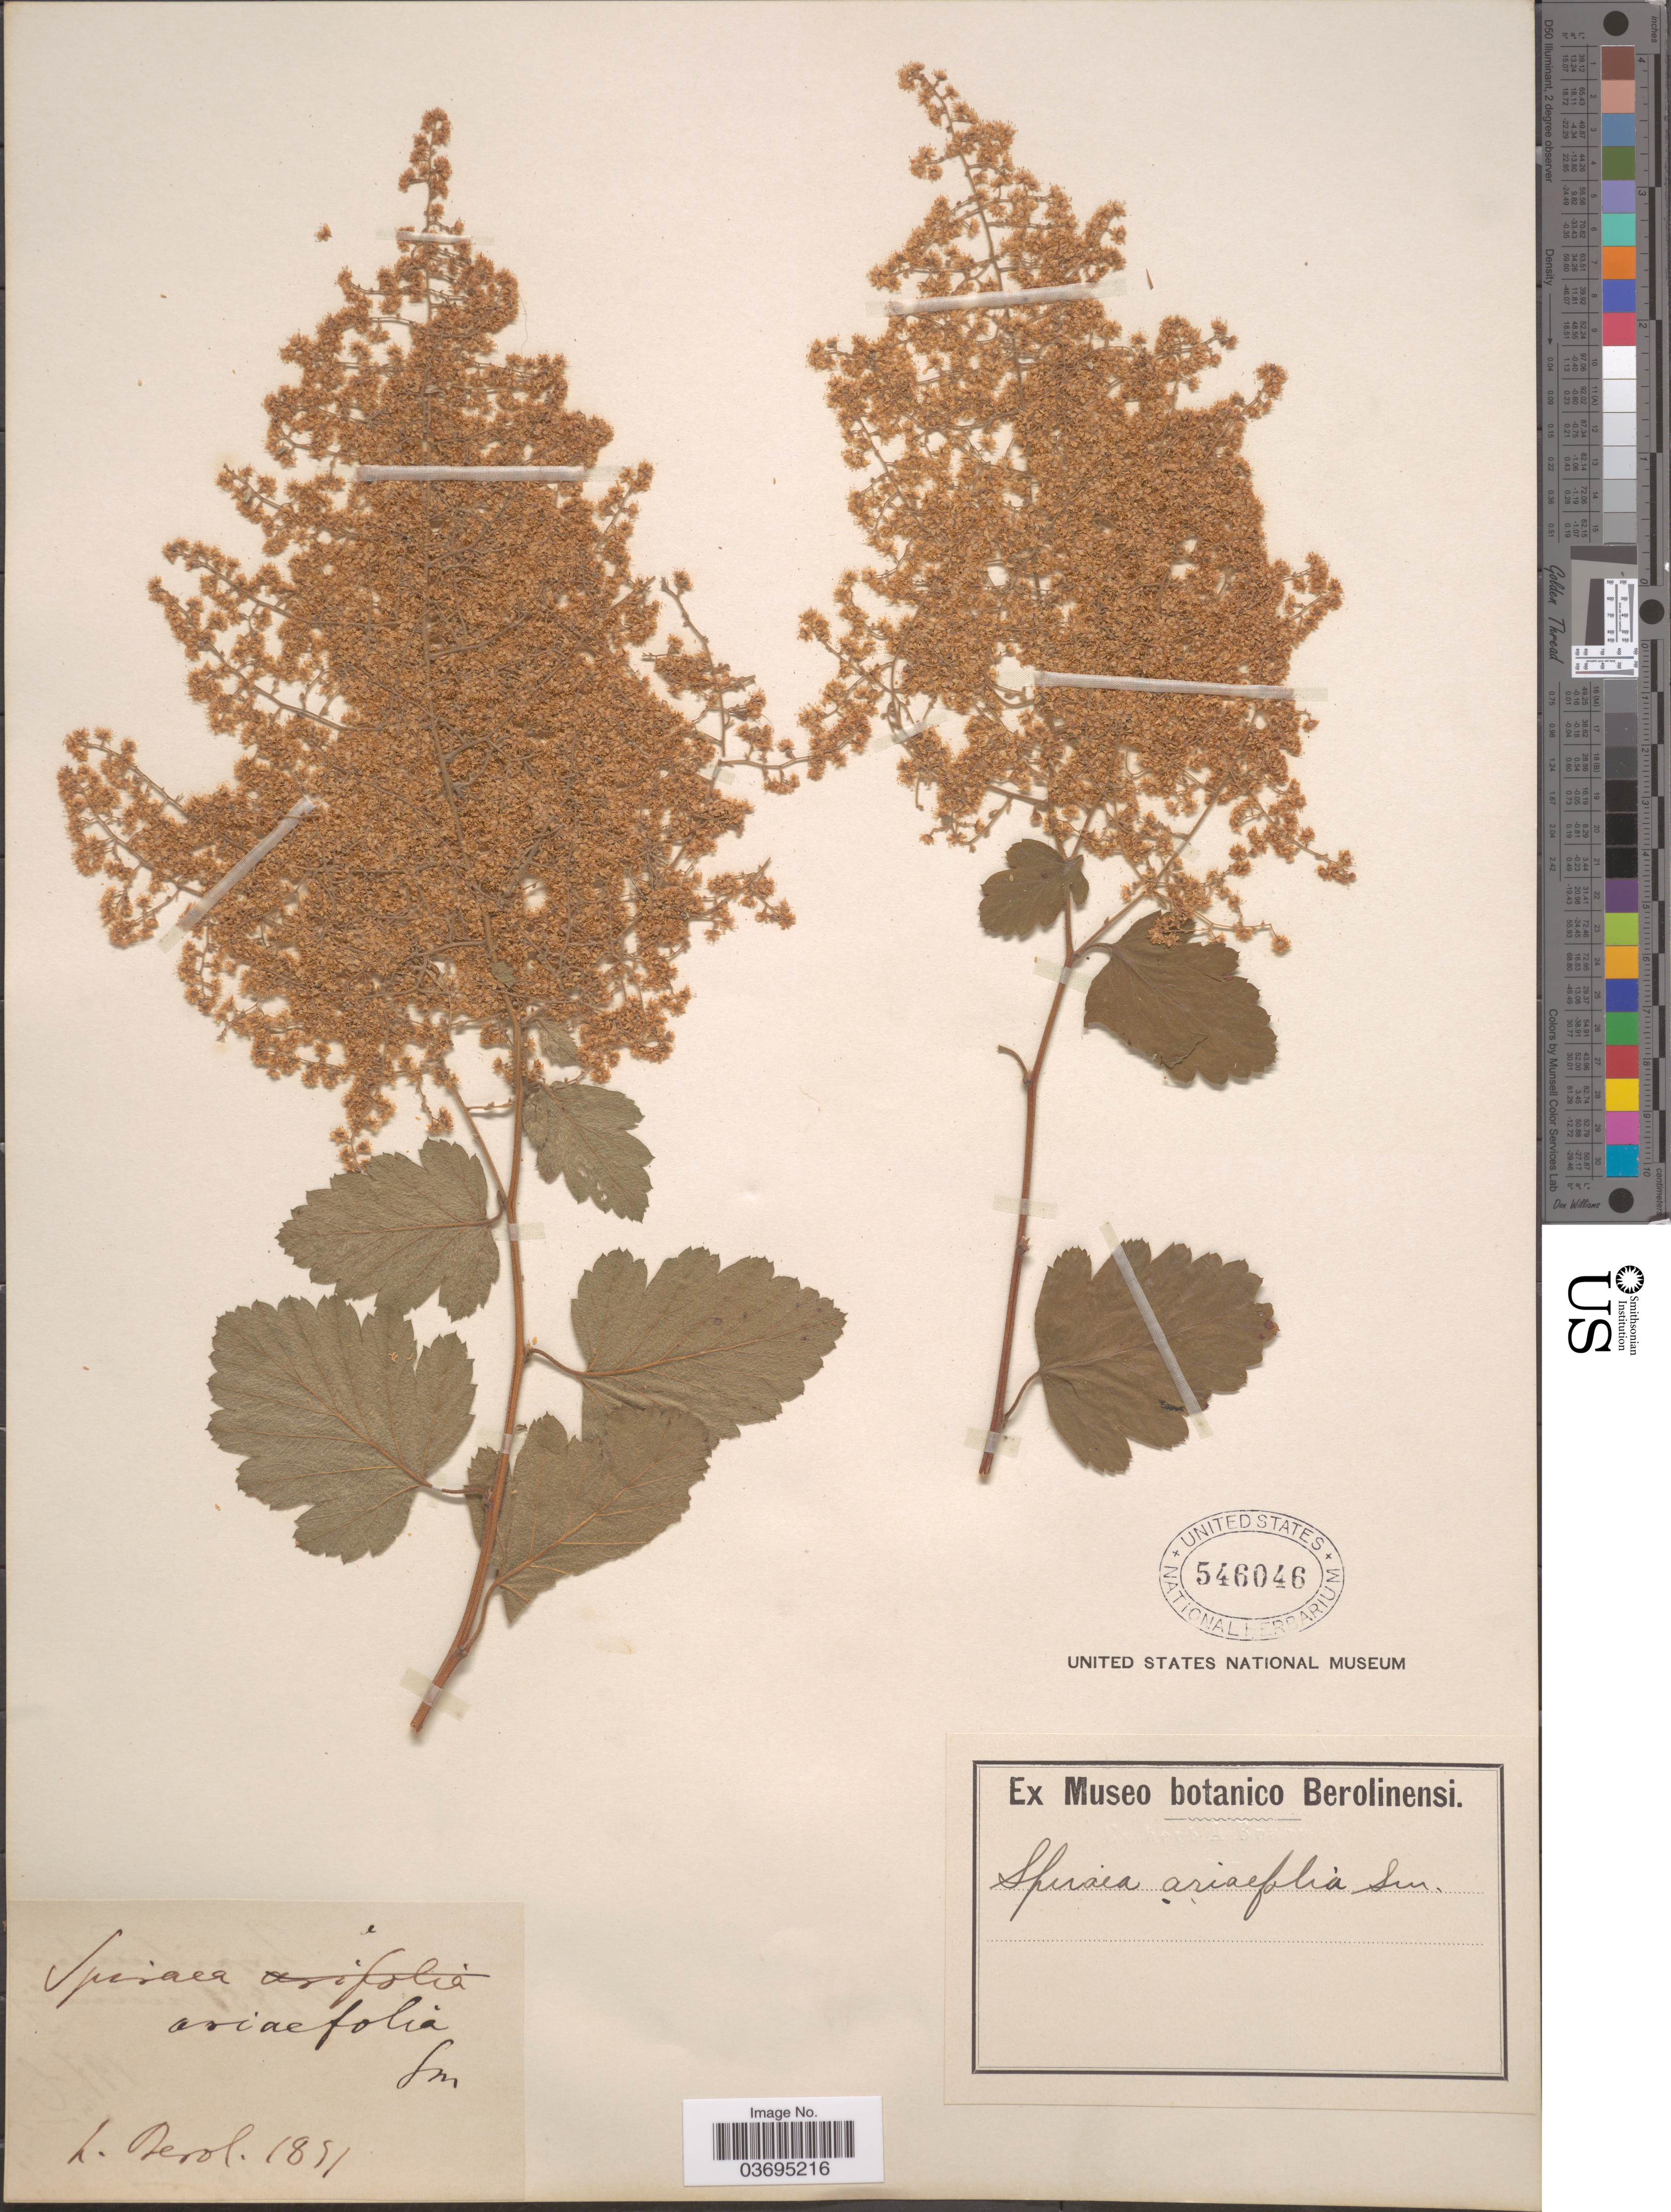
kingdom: Plantae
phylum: Tracheophyta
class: Magnoliopsida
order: Rosales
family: Rosaceae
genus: Holodiscus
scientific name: Holodiscus discolor var. discolor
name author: (Pursh) Maxim.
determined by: Strong, Mark T., (BOT), Smithsonian Institution - National Museum of Natural History (UNITED STATES)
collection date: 1851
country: Germany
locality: H. Berol.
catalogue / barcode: US 546046